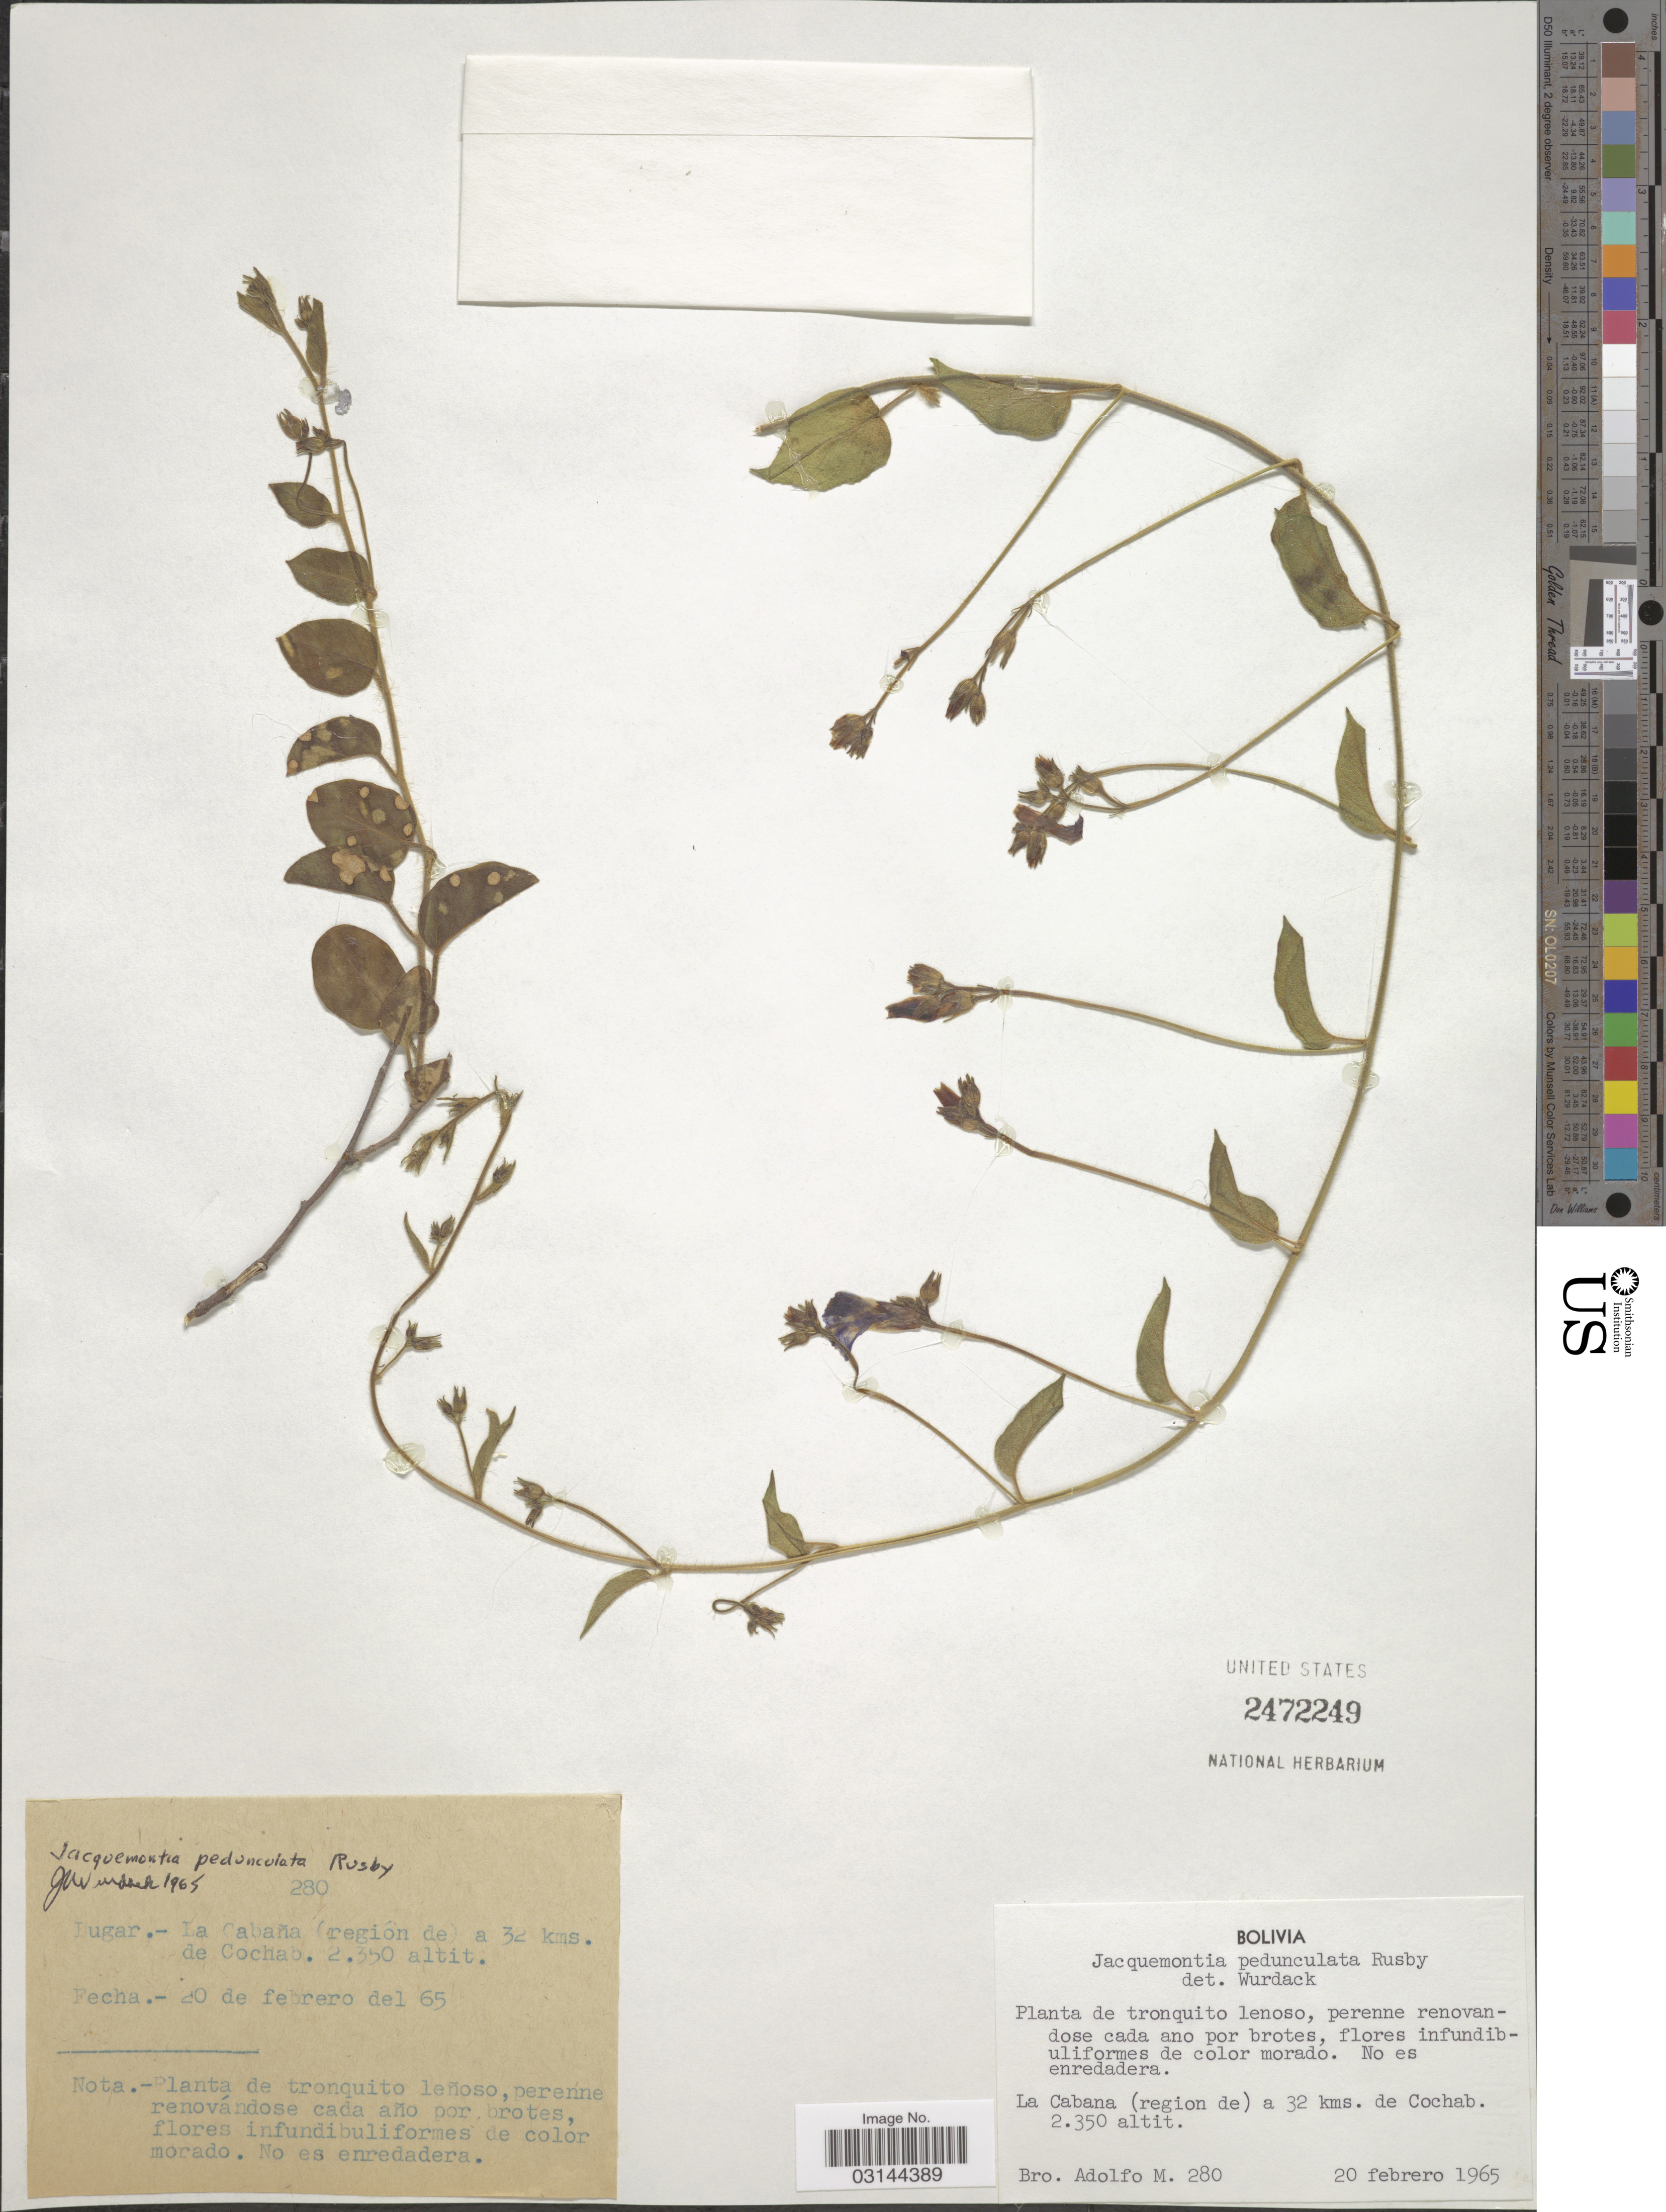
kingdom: Plantae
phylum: Tracheophyta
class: Magnoliopsida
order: Solanales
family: Convolvulaceae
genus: Jacquemontia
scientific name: Jacquemontia pedunculata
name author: Rusby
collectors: Bro. Adolfo M.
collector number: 280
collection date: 1965-02-20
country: Bolivia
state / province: Cochabamba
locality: La Cabana (region de) a 32 kms. de Cochab.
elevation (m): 2350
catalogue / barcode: US 2472249